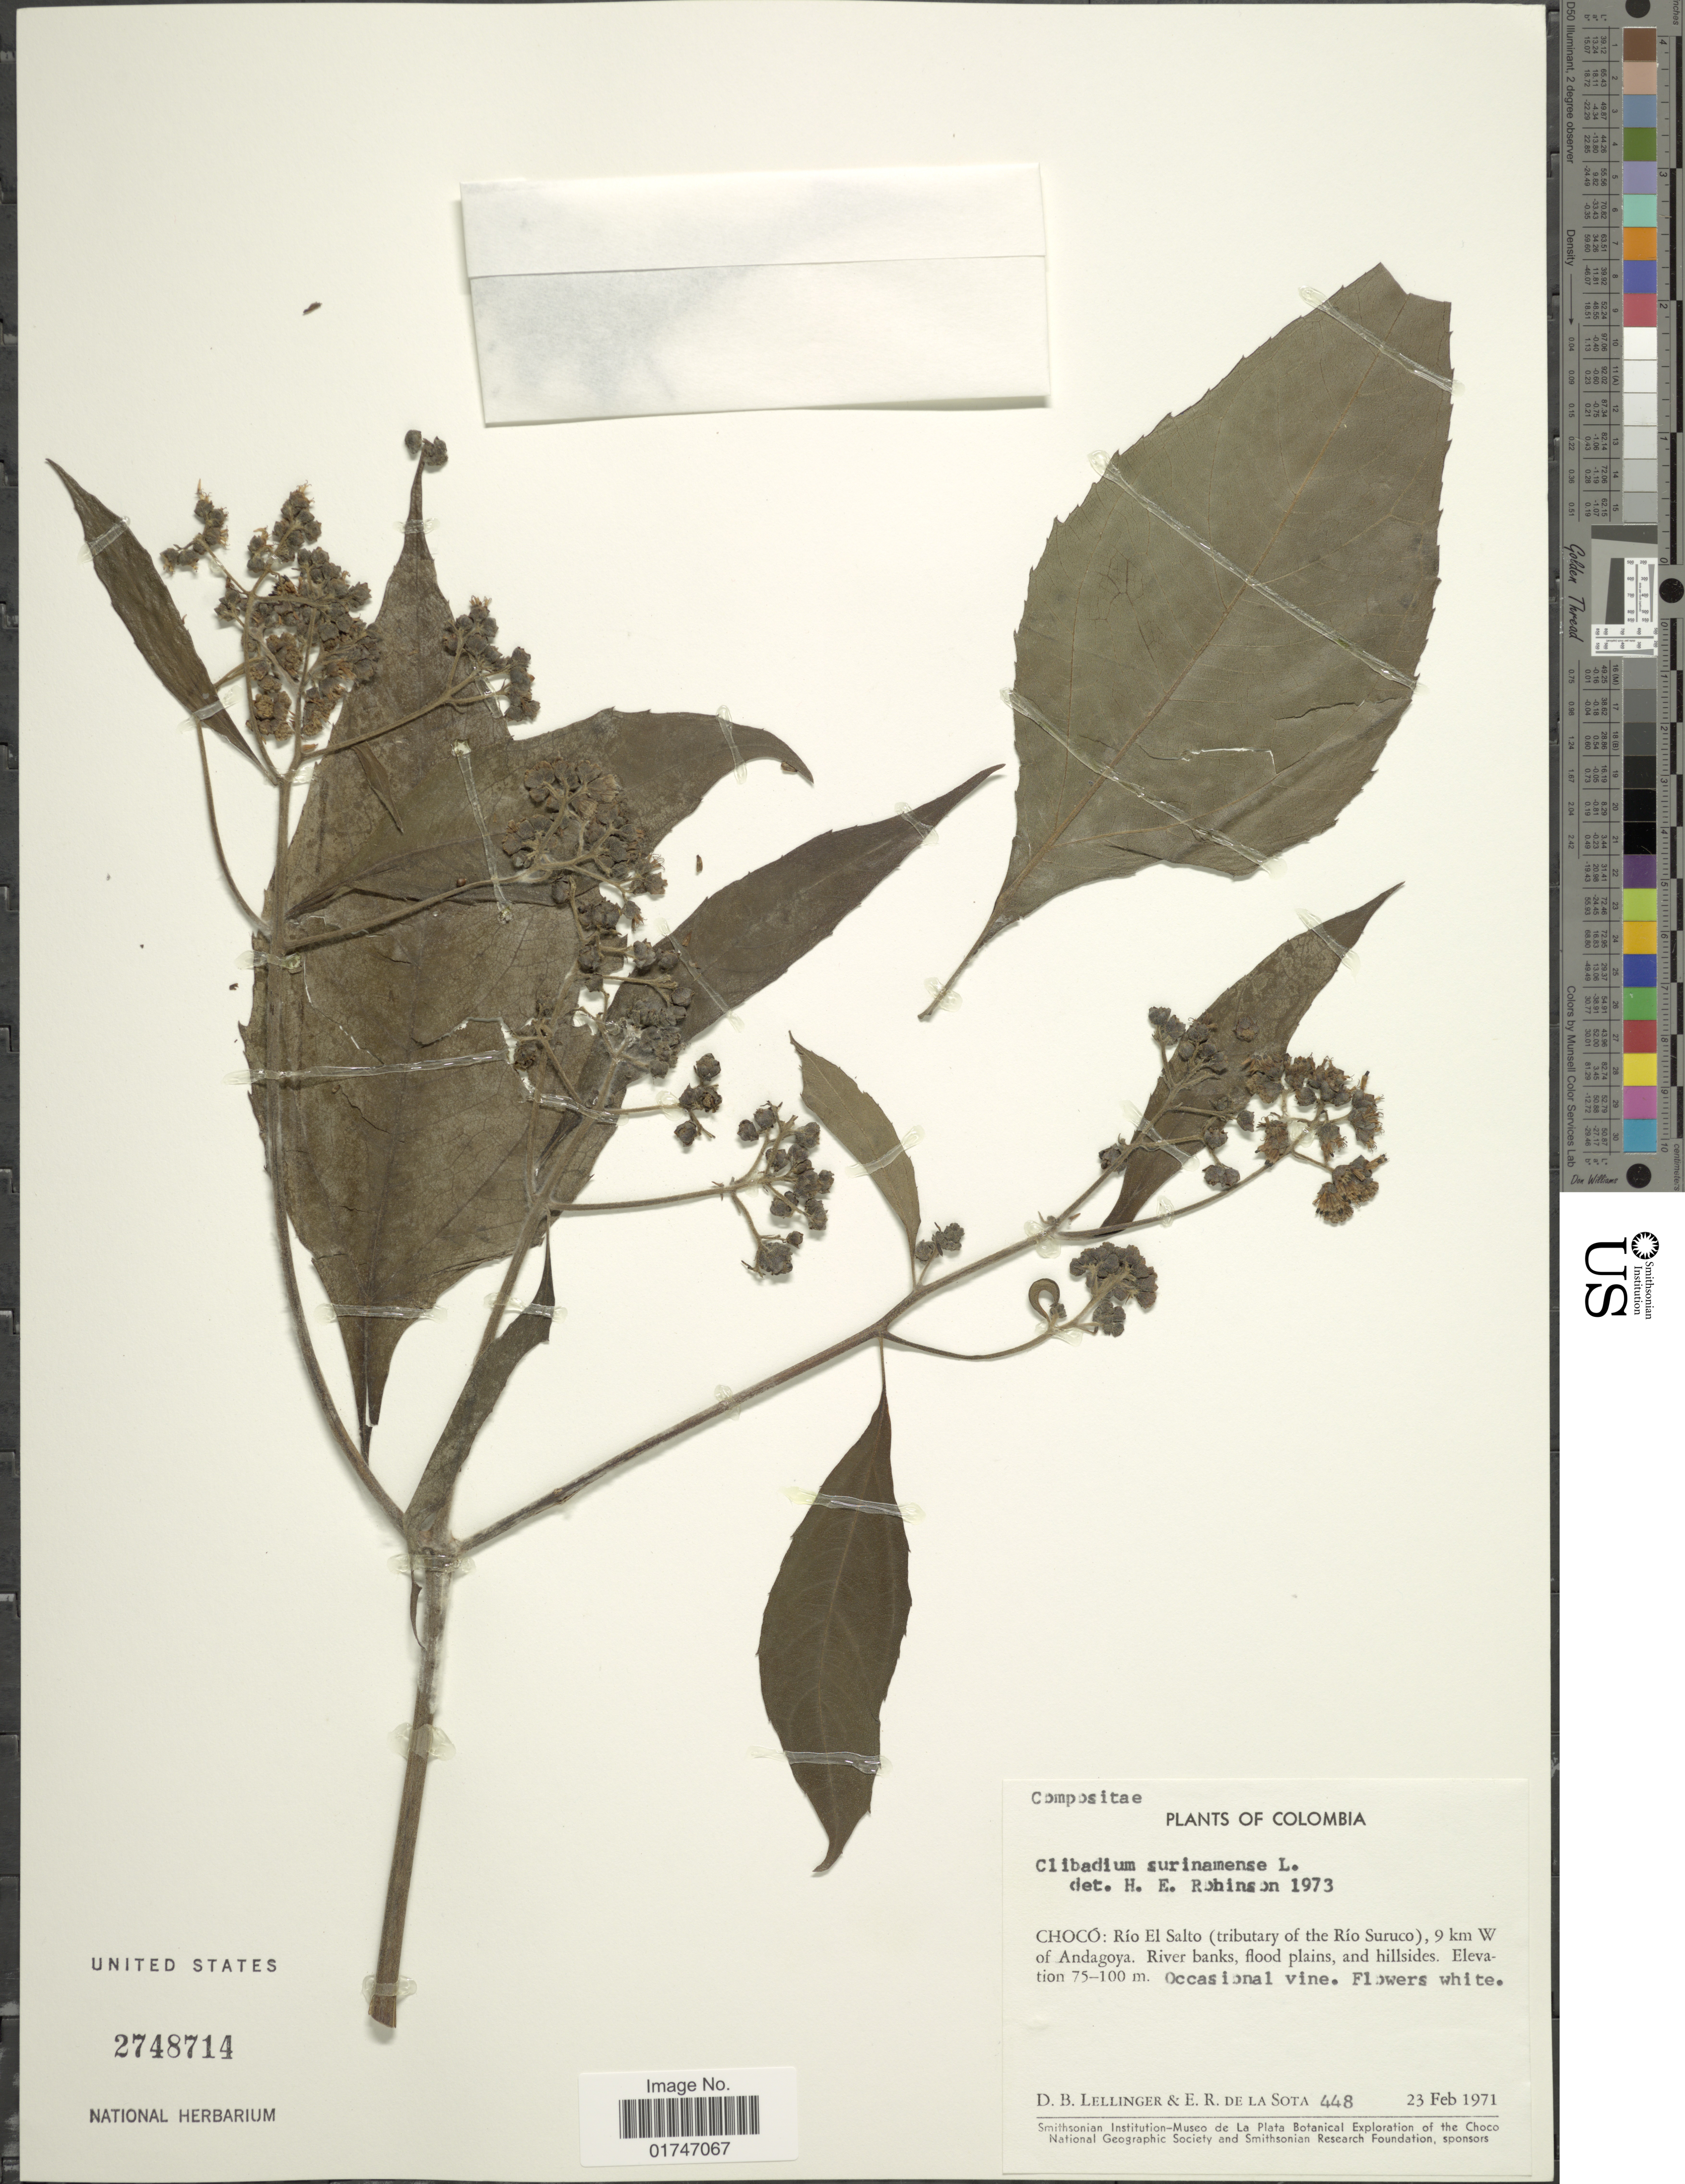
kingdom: Plantae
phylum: Tracheophyta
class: Magnoliopsida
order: Asterales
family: Asteraceae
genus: Clibadium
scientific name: Clibadium surinamense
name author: L.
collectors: D. B. Lellinger & E. R. de la Sota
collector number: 448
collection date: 1971-02-23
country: Colombia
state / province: Chocó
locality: Chocó: Río El Salto (tributary of the Río Suruco), 9 km W of Andagoya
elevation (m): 75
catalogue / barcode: US 2748714